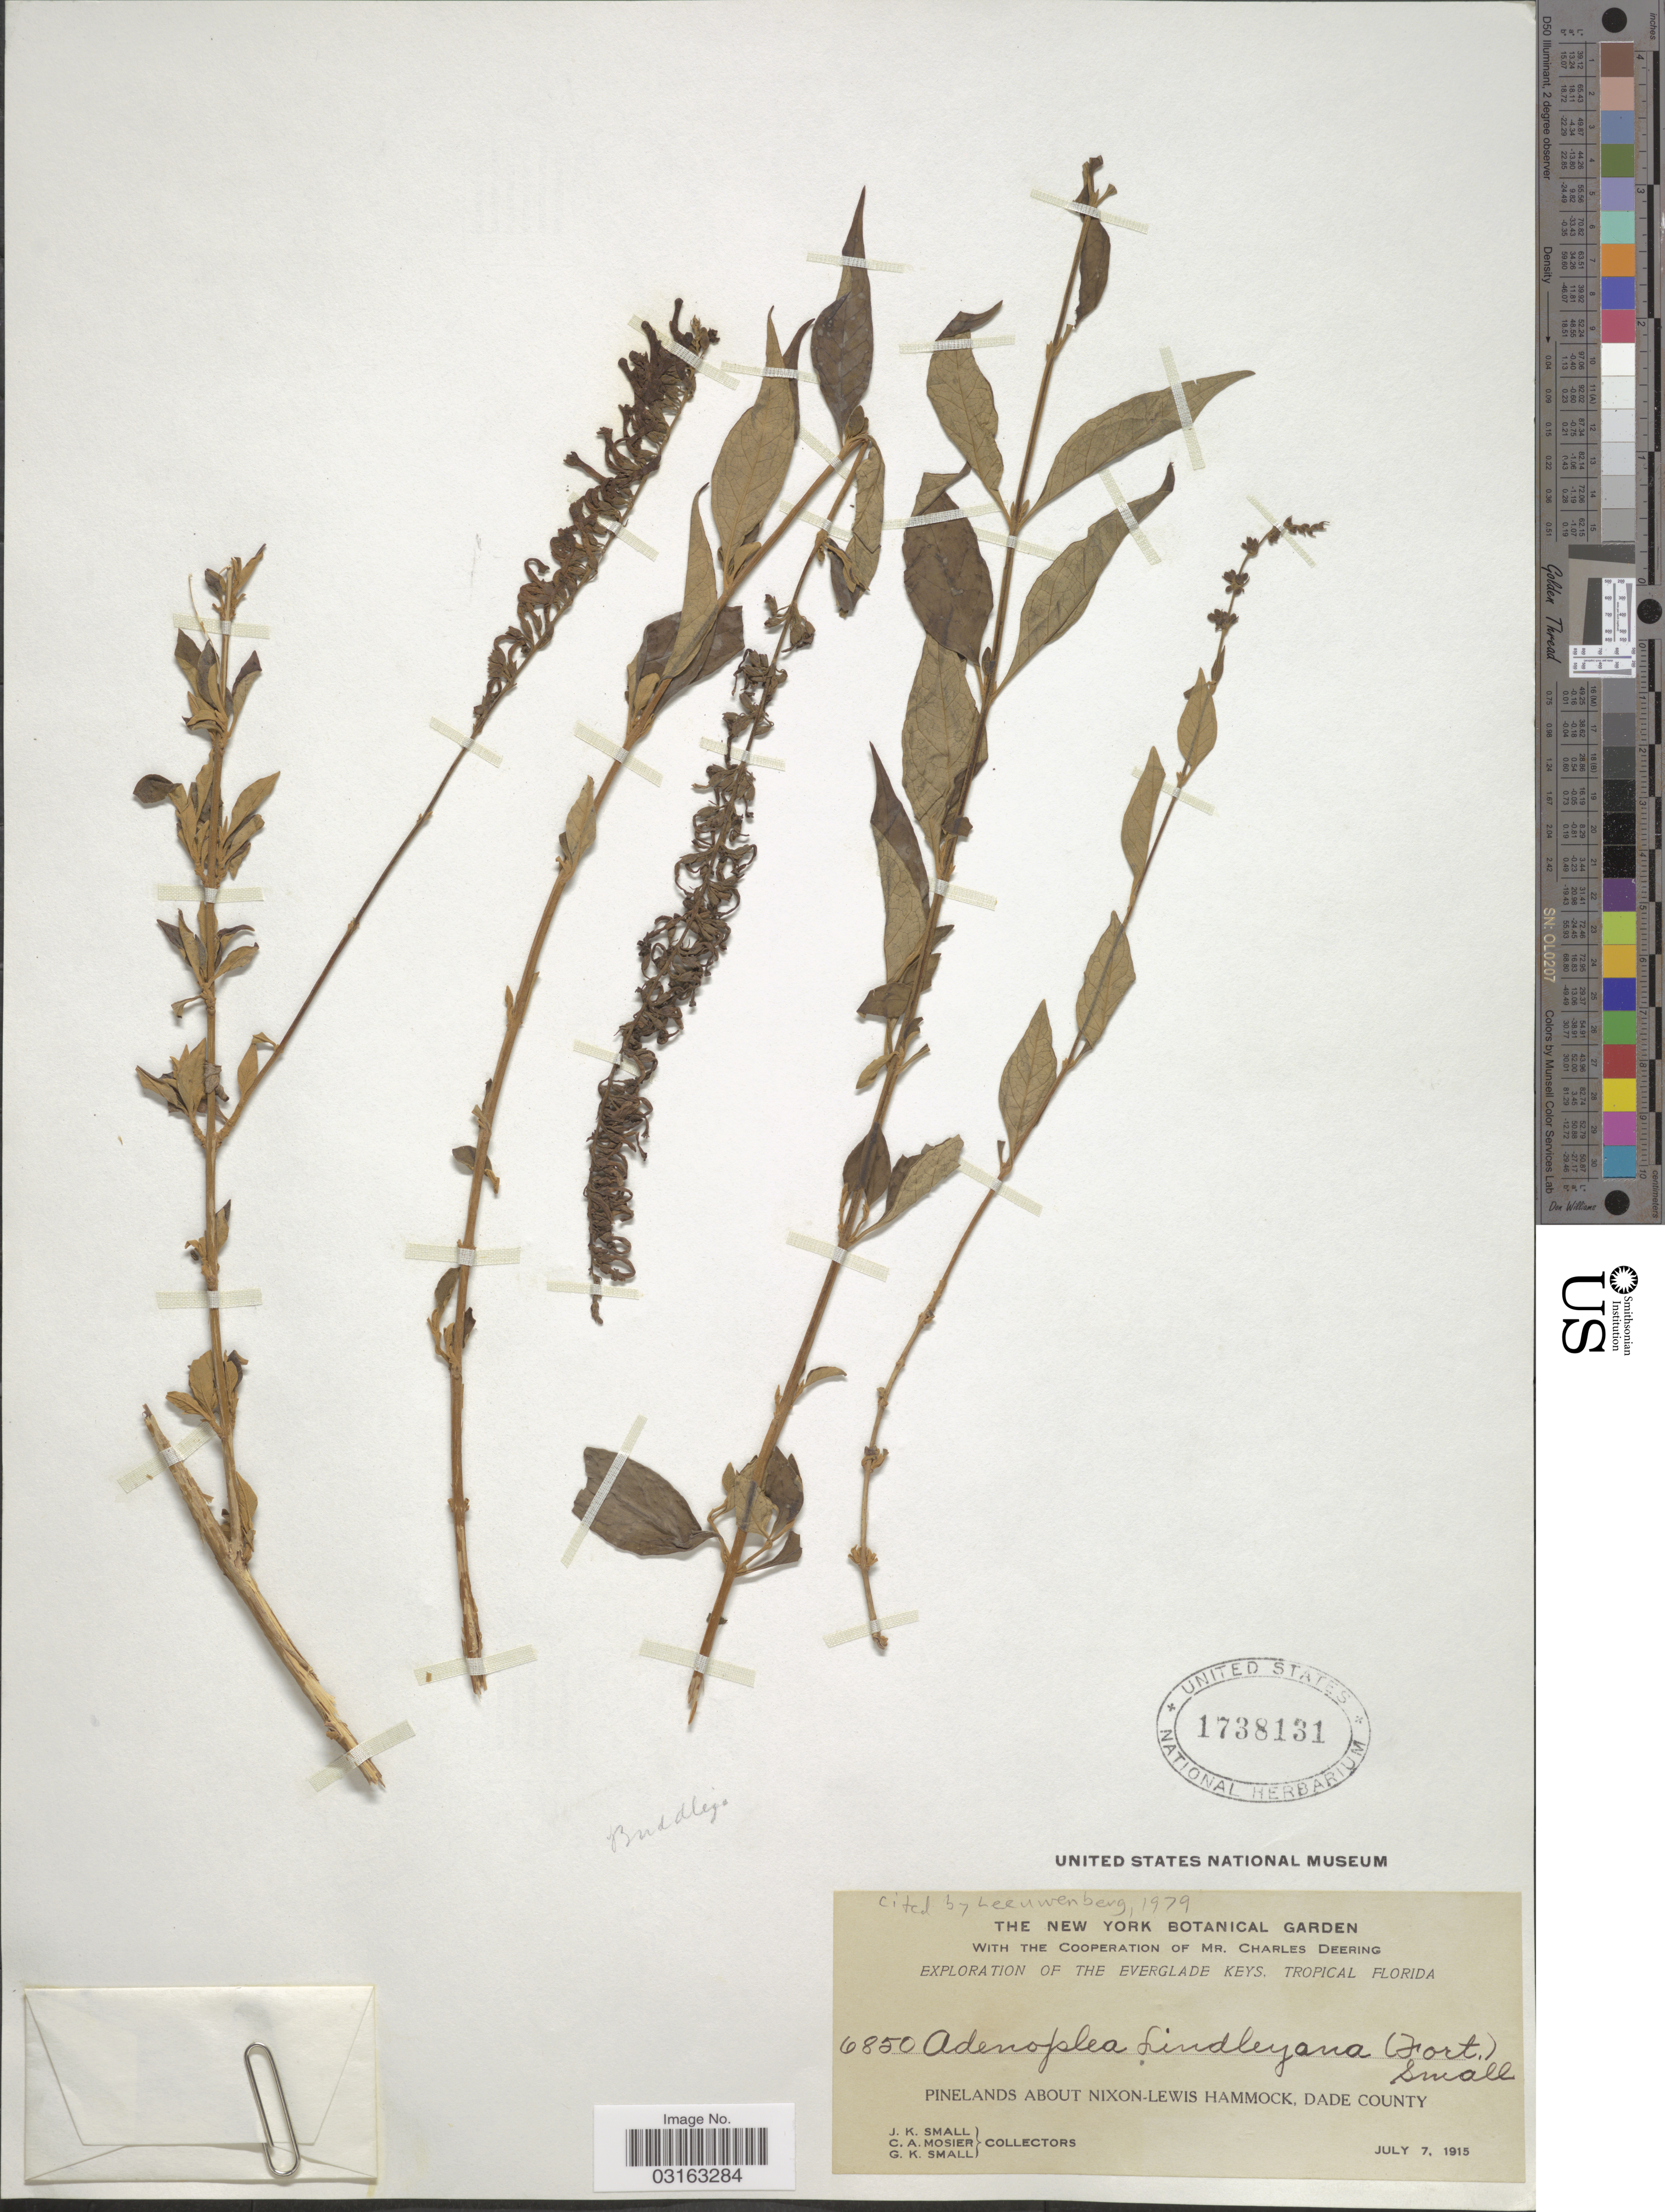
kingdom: Plantae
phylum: Tracheophyta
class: Magnoliopsida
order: Lamiales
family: Scrophulariaceae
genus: Buddleja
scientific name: Buddleja lindleyana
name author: Fortune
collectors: J. K. Small, C. A. Mosier & G. K. Small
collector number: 6850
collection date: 1915-07-07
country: United States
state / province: Florida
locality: Everglade Keys. Pinelands about Nixon-Lewis Hammock, Dade County.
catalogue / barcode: US 1738131